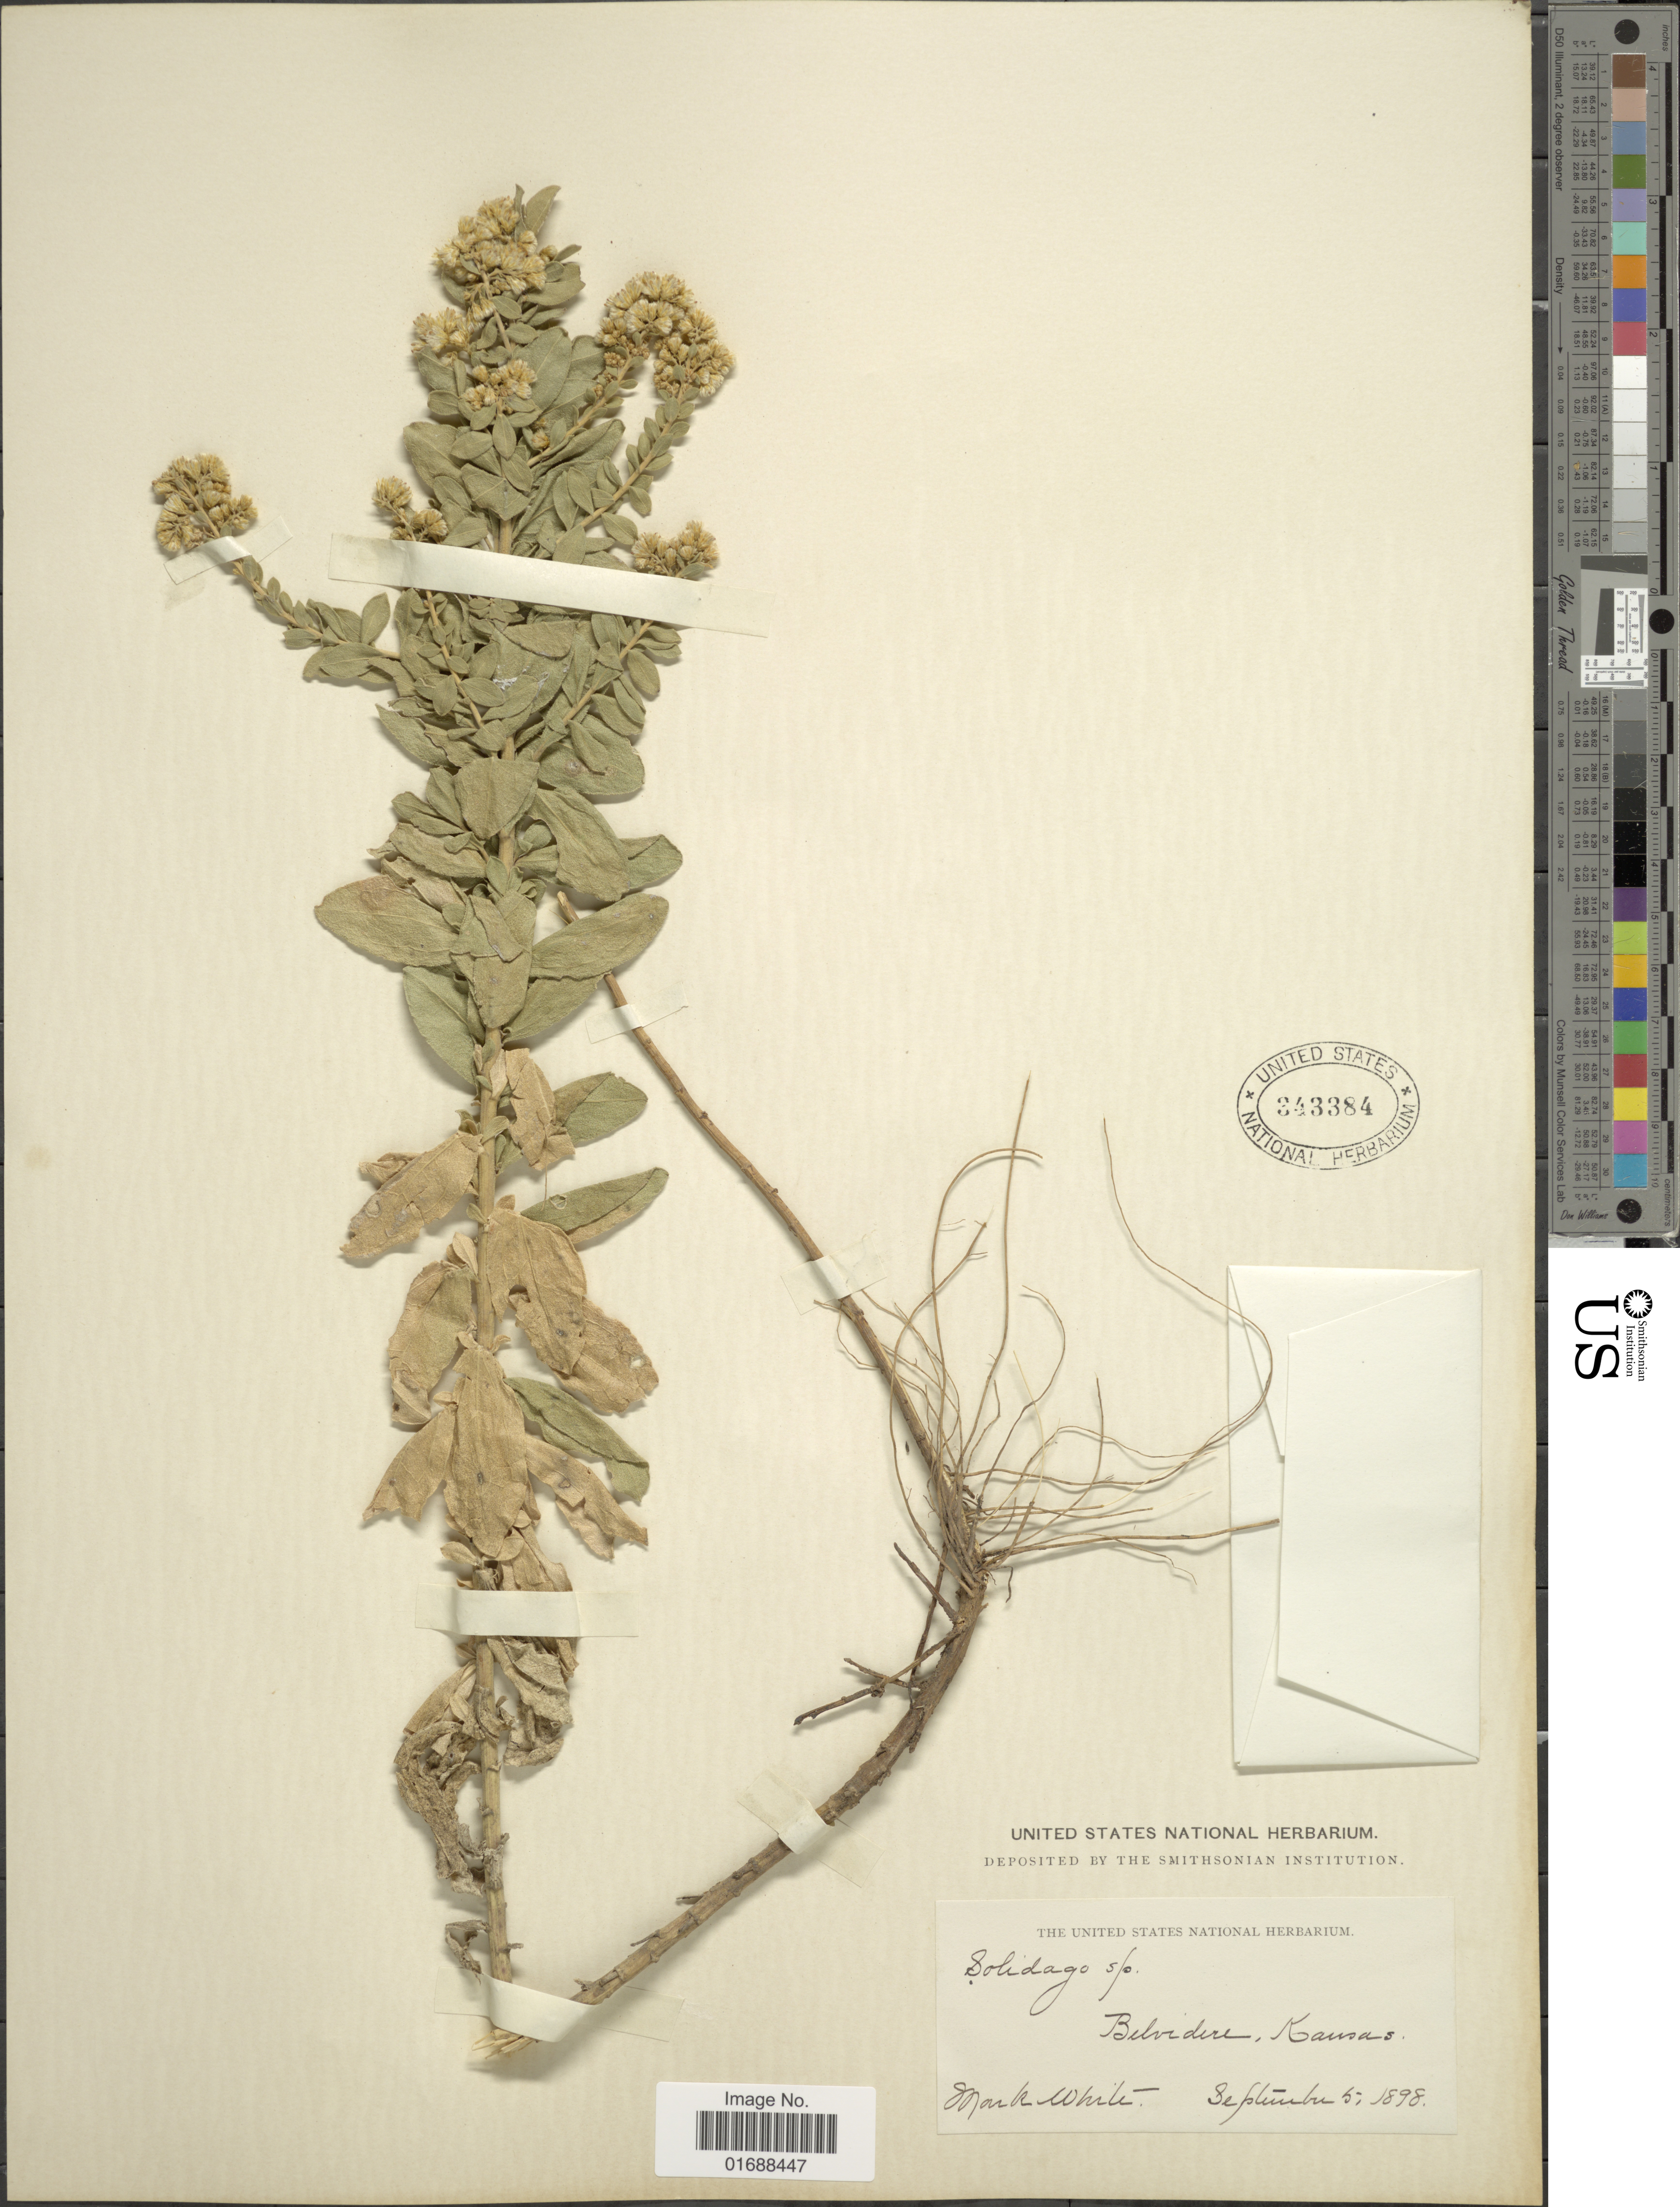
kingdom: Plantae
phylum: Tracheophyta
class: Magnoliopsida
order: Asterales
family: Asteraceae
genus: Solidago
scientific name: Solidago mollis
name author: Bartl.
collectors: M. White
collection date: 1898-09-05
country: United States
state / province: Kansas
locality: Belvidere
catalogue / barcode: US 343384